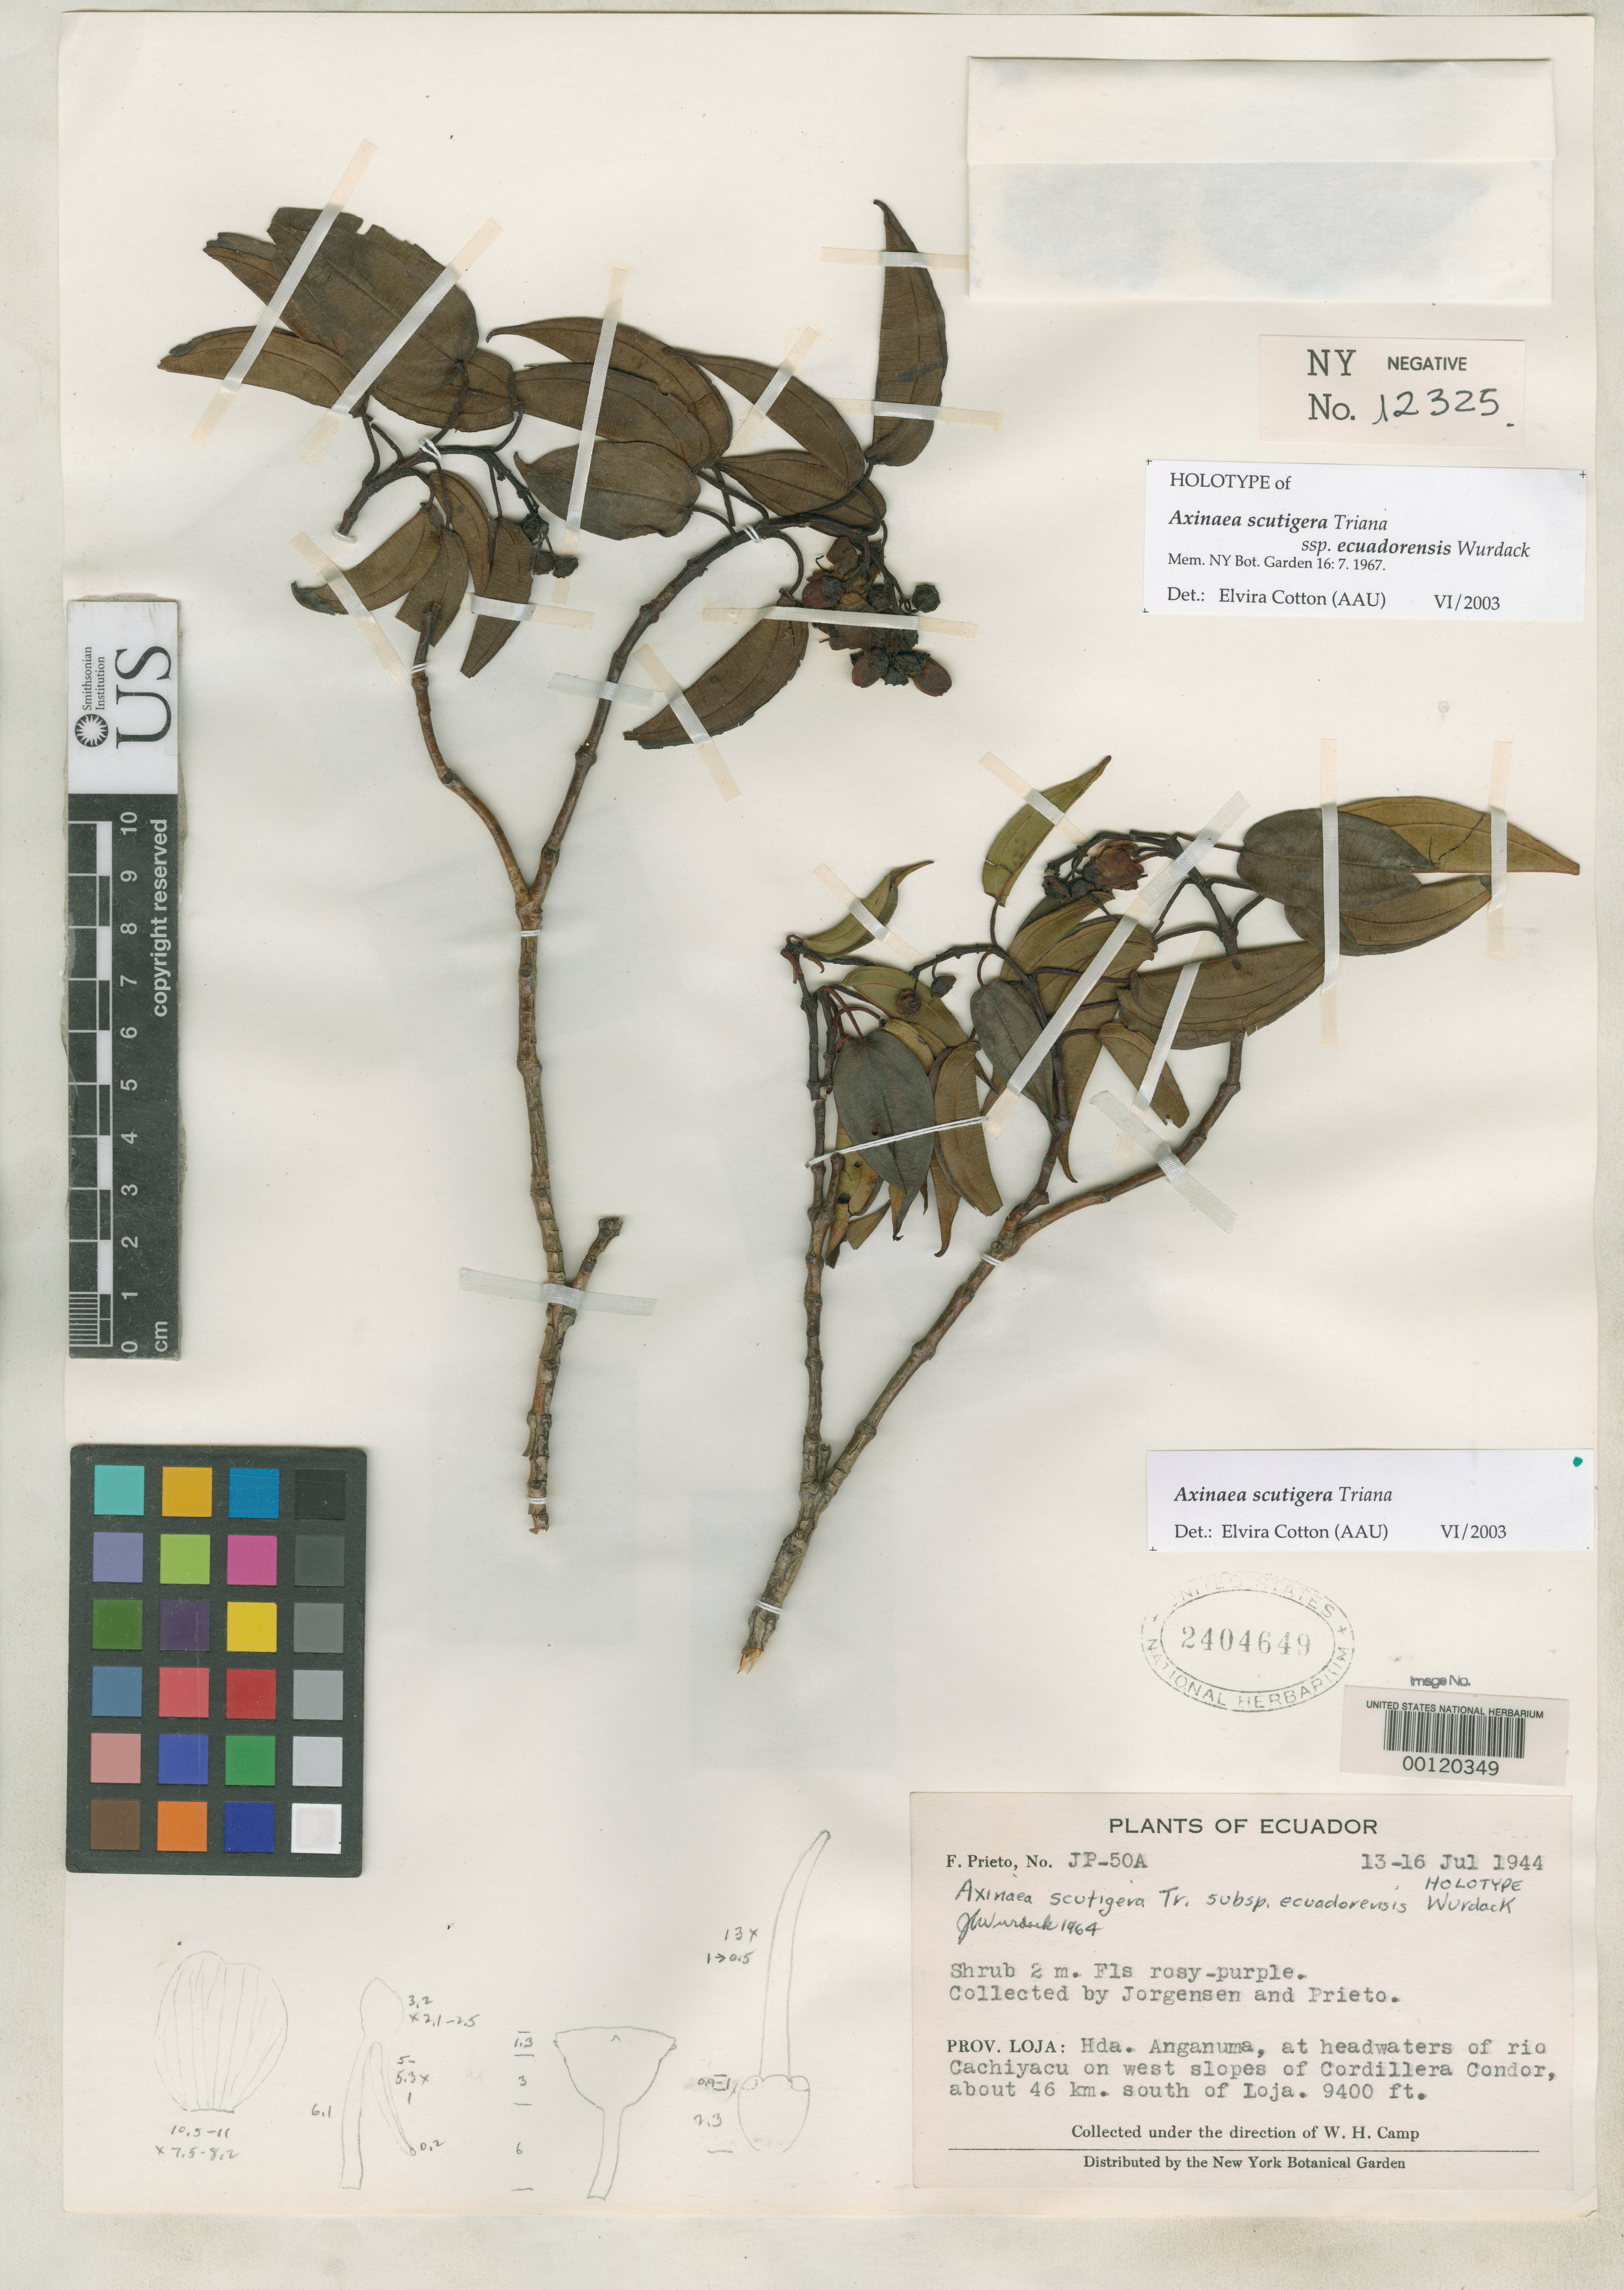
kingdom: Plantae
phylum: Tracheophyta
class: Magnoliopsida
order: Myrtales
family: Melastomataceae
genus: Axinaea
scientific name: Axinaea scutigera subsp. ecuadorensis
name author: Wurdack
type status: Holotype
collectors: H. Jørgensen & F. Prieto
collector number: JP 50-a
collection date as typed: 13 Jul 1944 to 16 Jul 1944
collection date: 1944-07-13/1944-07-16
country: Ecuador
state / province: Loja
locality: Rio Cashiyacu.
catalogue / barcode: US 2404649